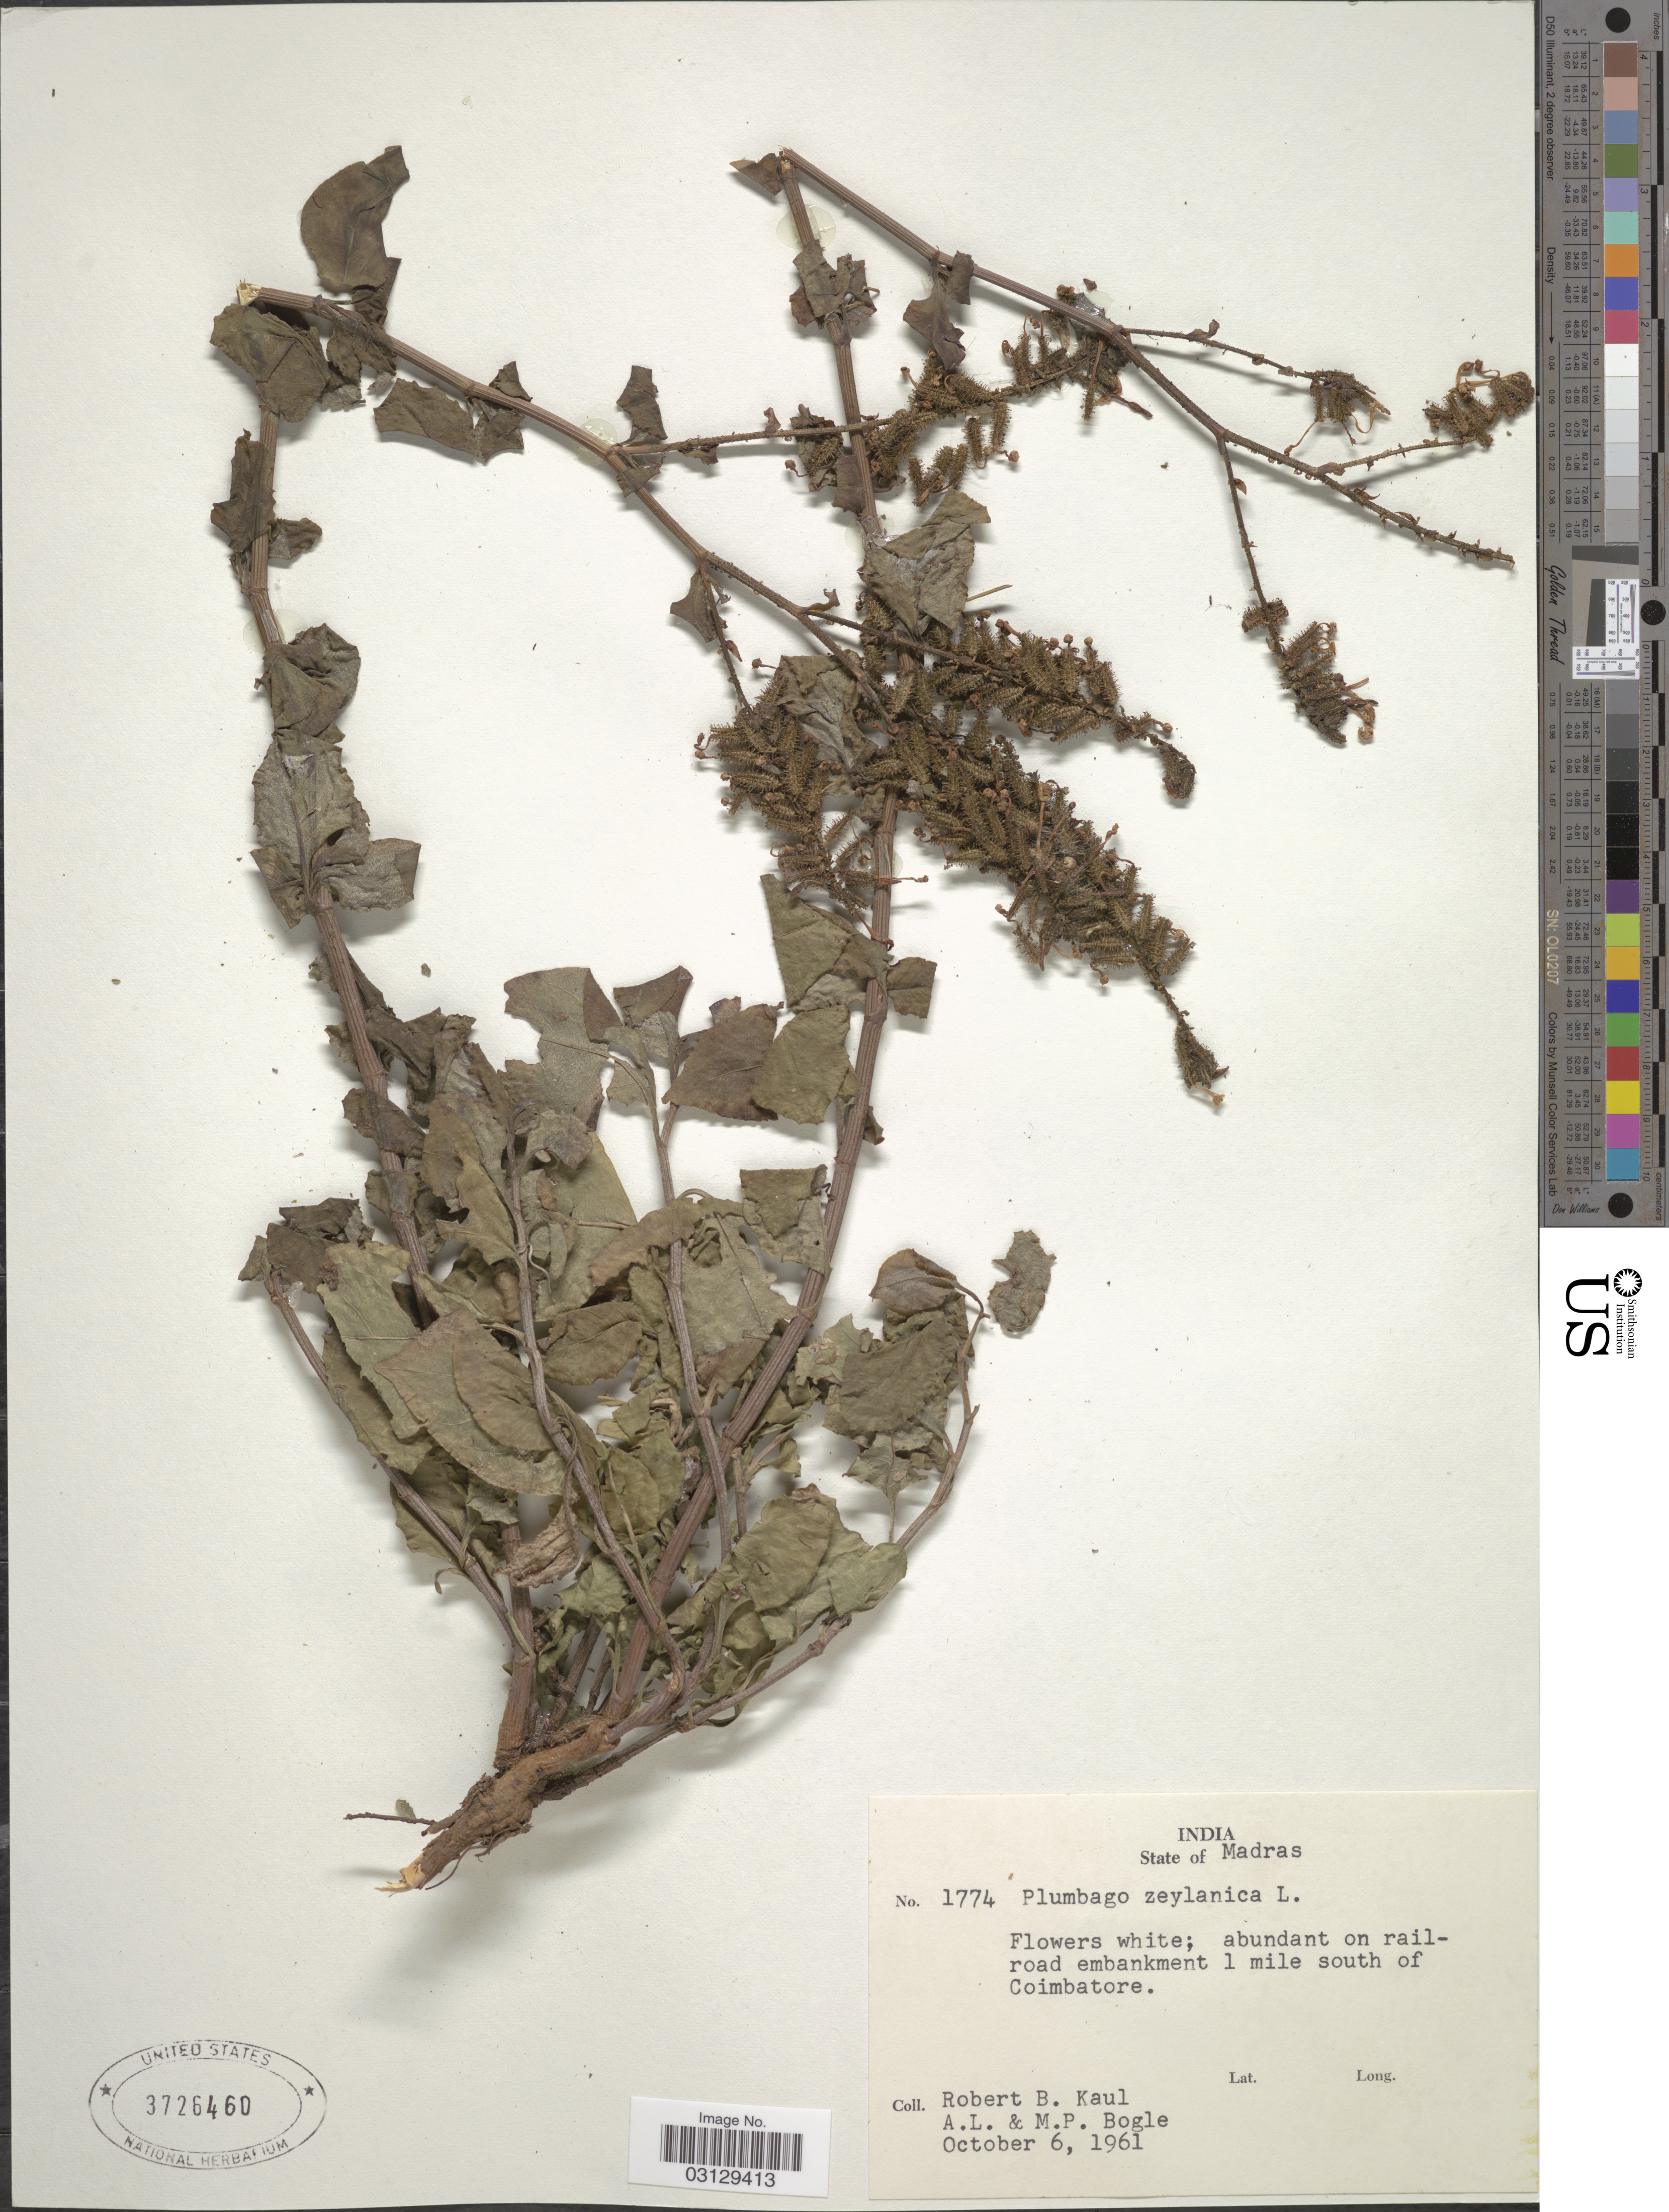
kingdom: Plantae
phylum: Tracheophyta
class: Magnoliopsida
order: Caryophyllales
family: Plumbaginaceae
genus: Plumbago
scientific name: Plumbago zeylanica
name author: L.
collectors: R. Kaul, Bogle, A.L. & M. Bogle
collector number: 1774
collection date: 1961-10-06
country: India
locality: State of Madras. On railroad embankment 1 mile south of Coimbatore.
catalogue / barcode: US 3726460